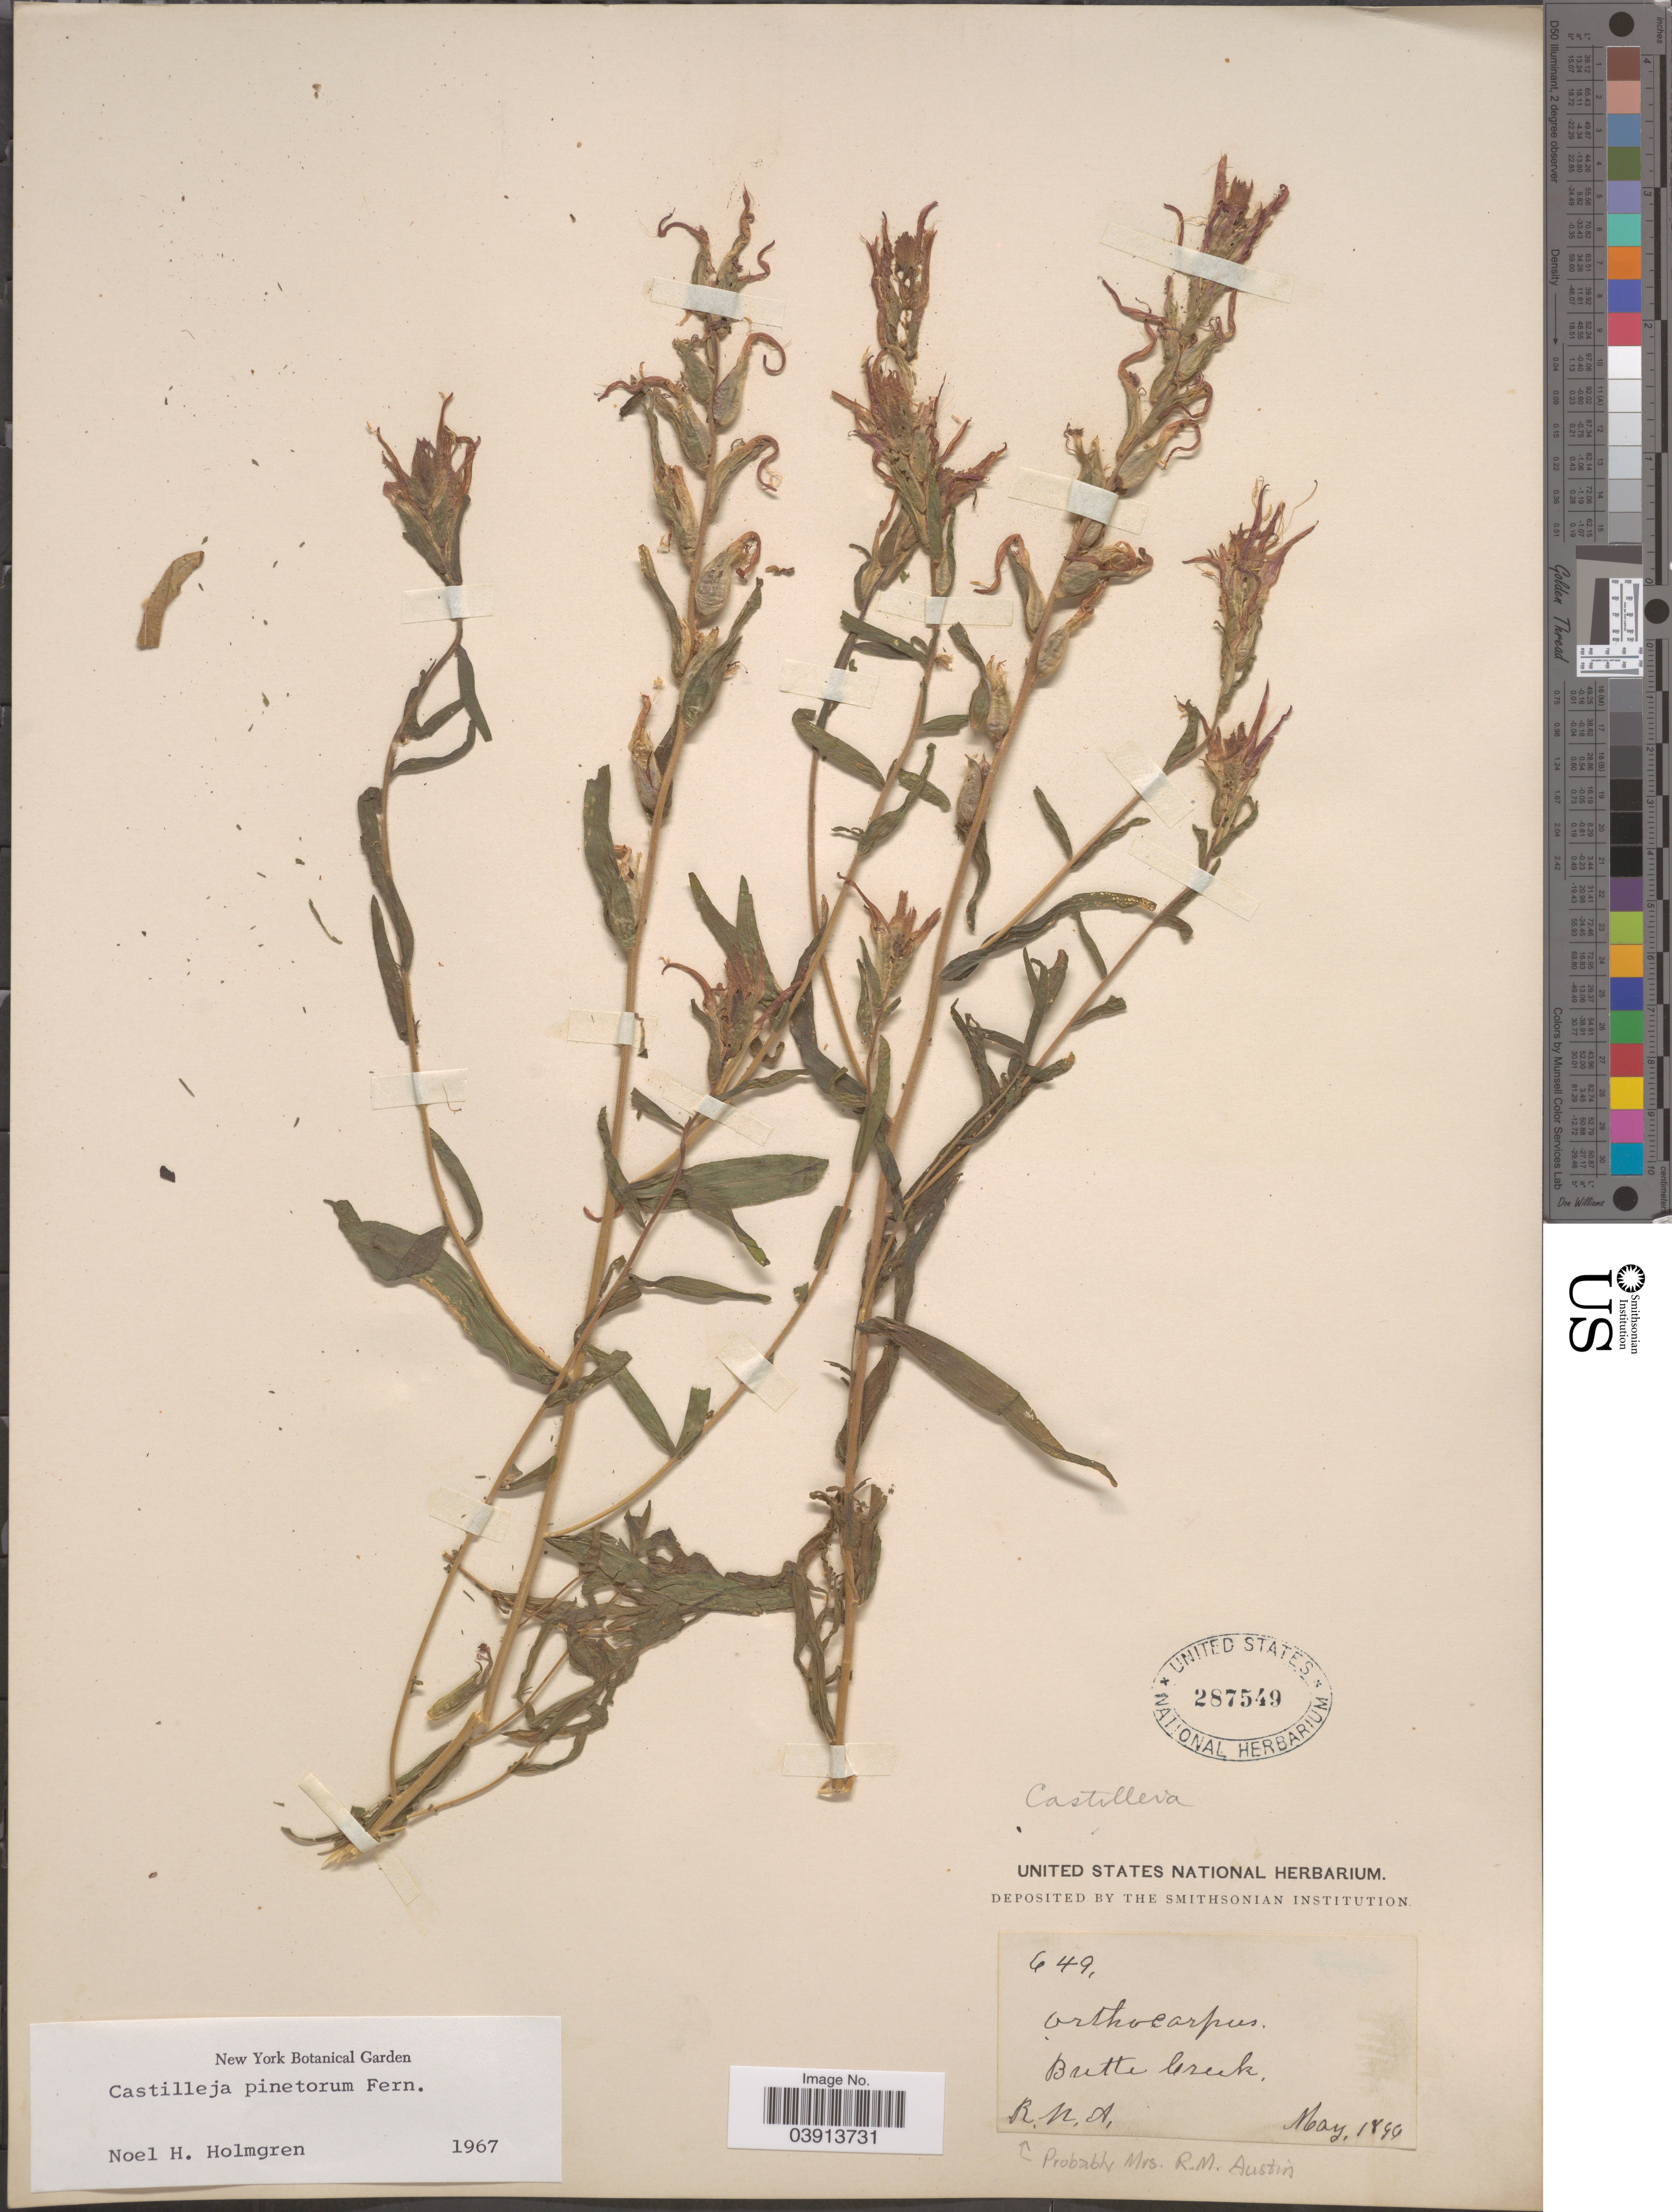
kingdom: Plantae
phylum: Tracheophyta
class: Magnoliopsida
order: Lamiales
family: Orobanchaceae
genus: Castilleja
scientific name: Castilleja pinetorum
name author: Fernald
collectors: R. Austin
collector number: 649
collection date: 1844-05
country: United States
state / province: California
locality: Butte Creek.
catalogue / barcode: US 287549